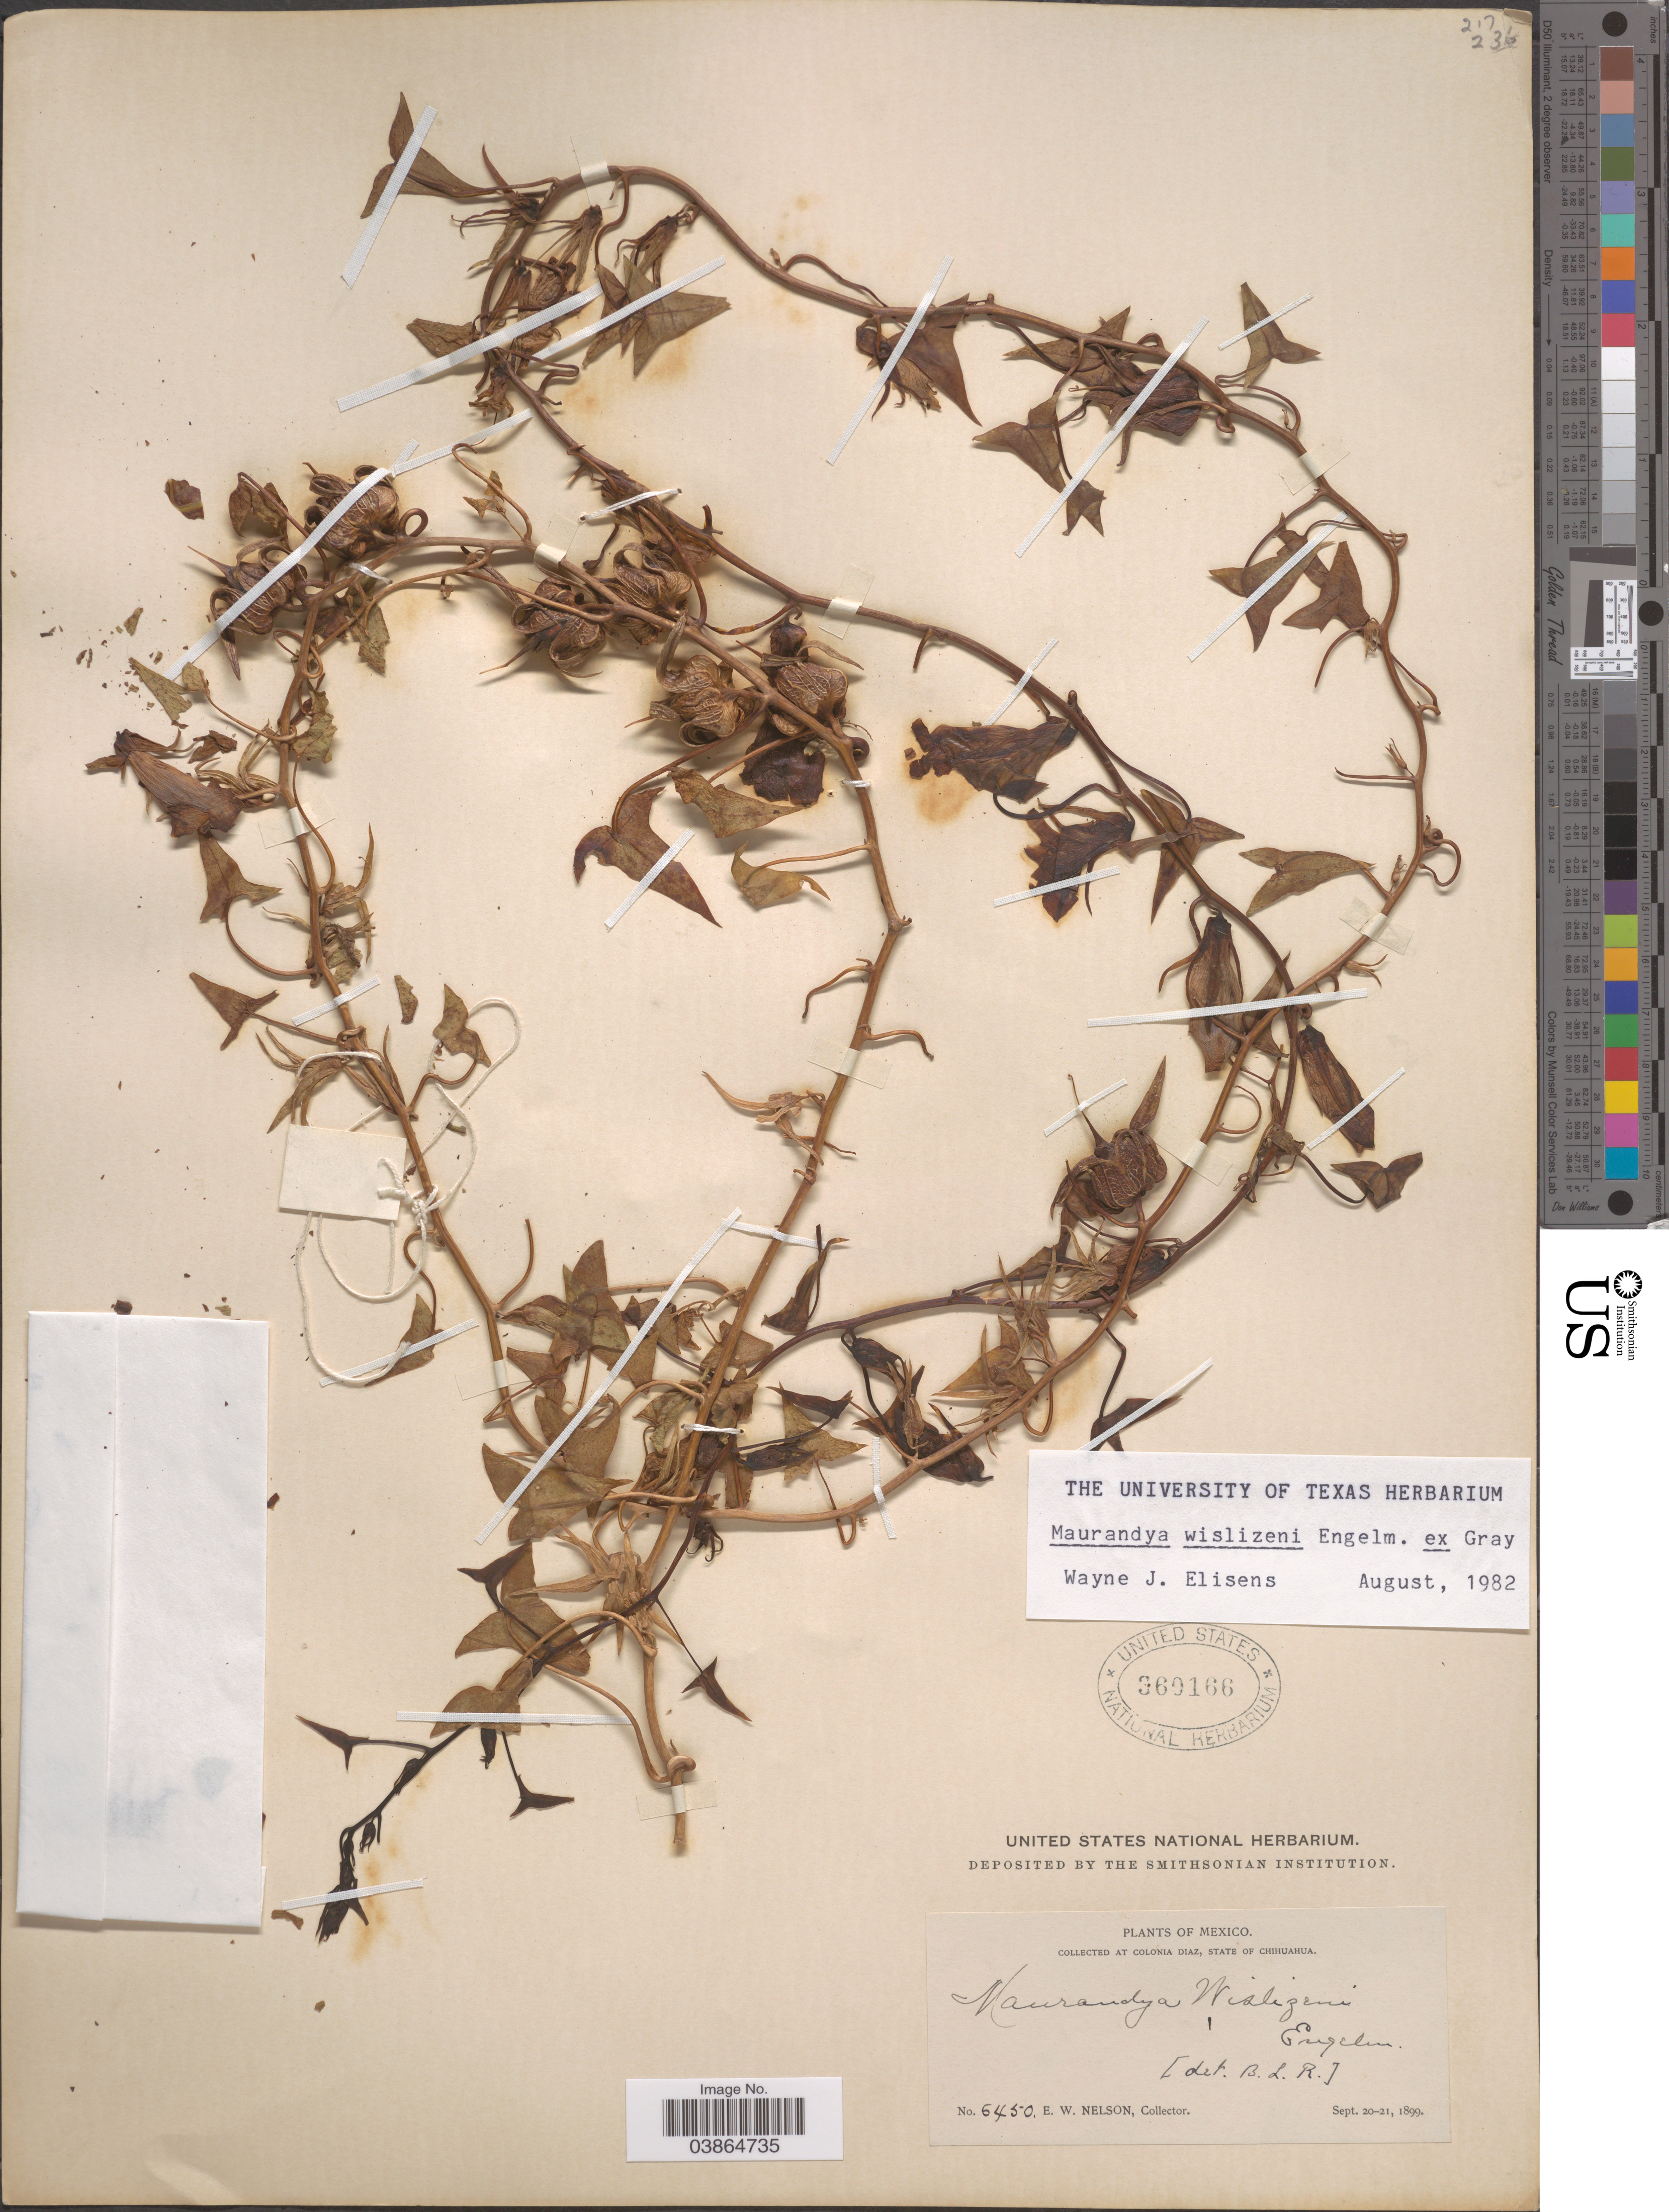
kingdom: Plantae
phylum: Tracheophyta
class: Magnoliopsida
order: Lamiales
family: Plantaginaceae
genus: Maurandya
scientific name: Maurandya wislizeni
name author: Engelm. ex A. Gray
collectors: E. W. Nelson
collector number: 6450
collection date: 1899-09-20/1899-09-21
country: Mexico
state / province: Chihuahua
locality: At Colonia Diaz.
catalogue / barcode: US 360166